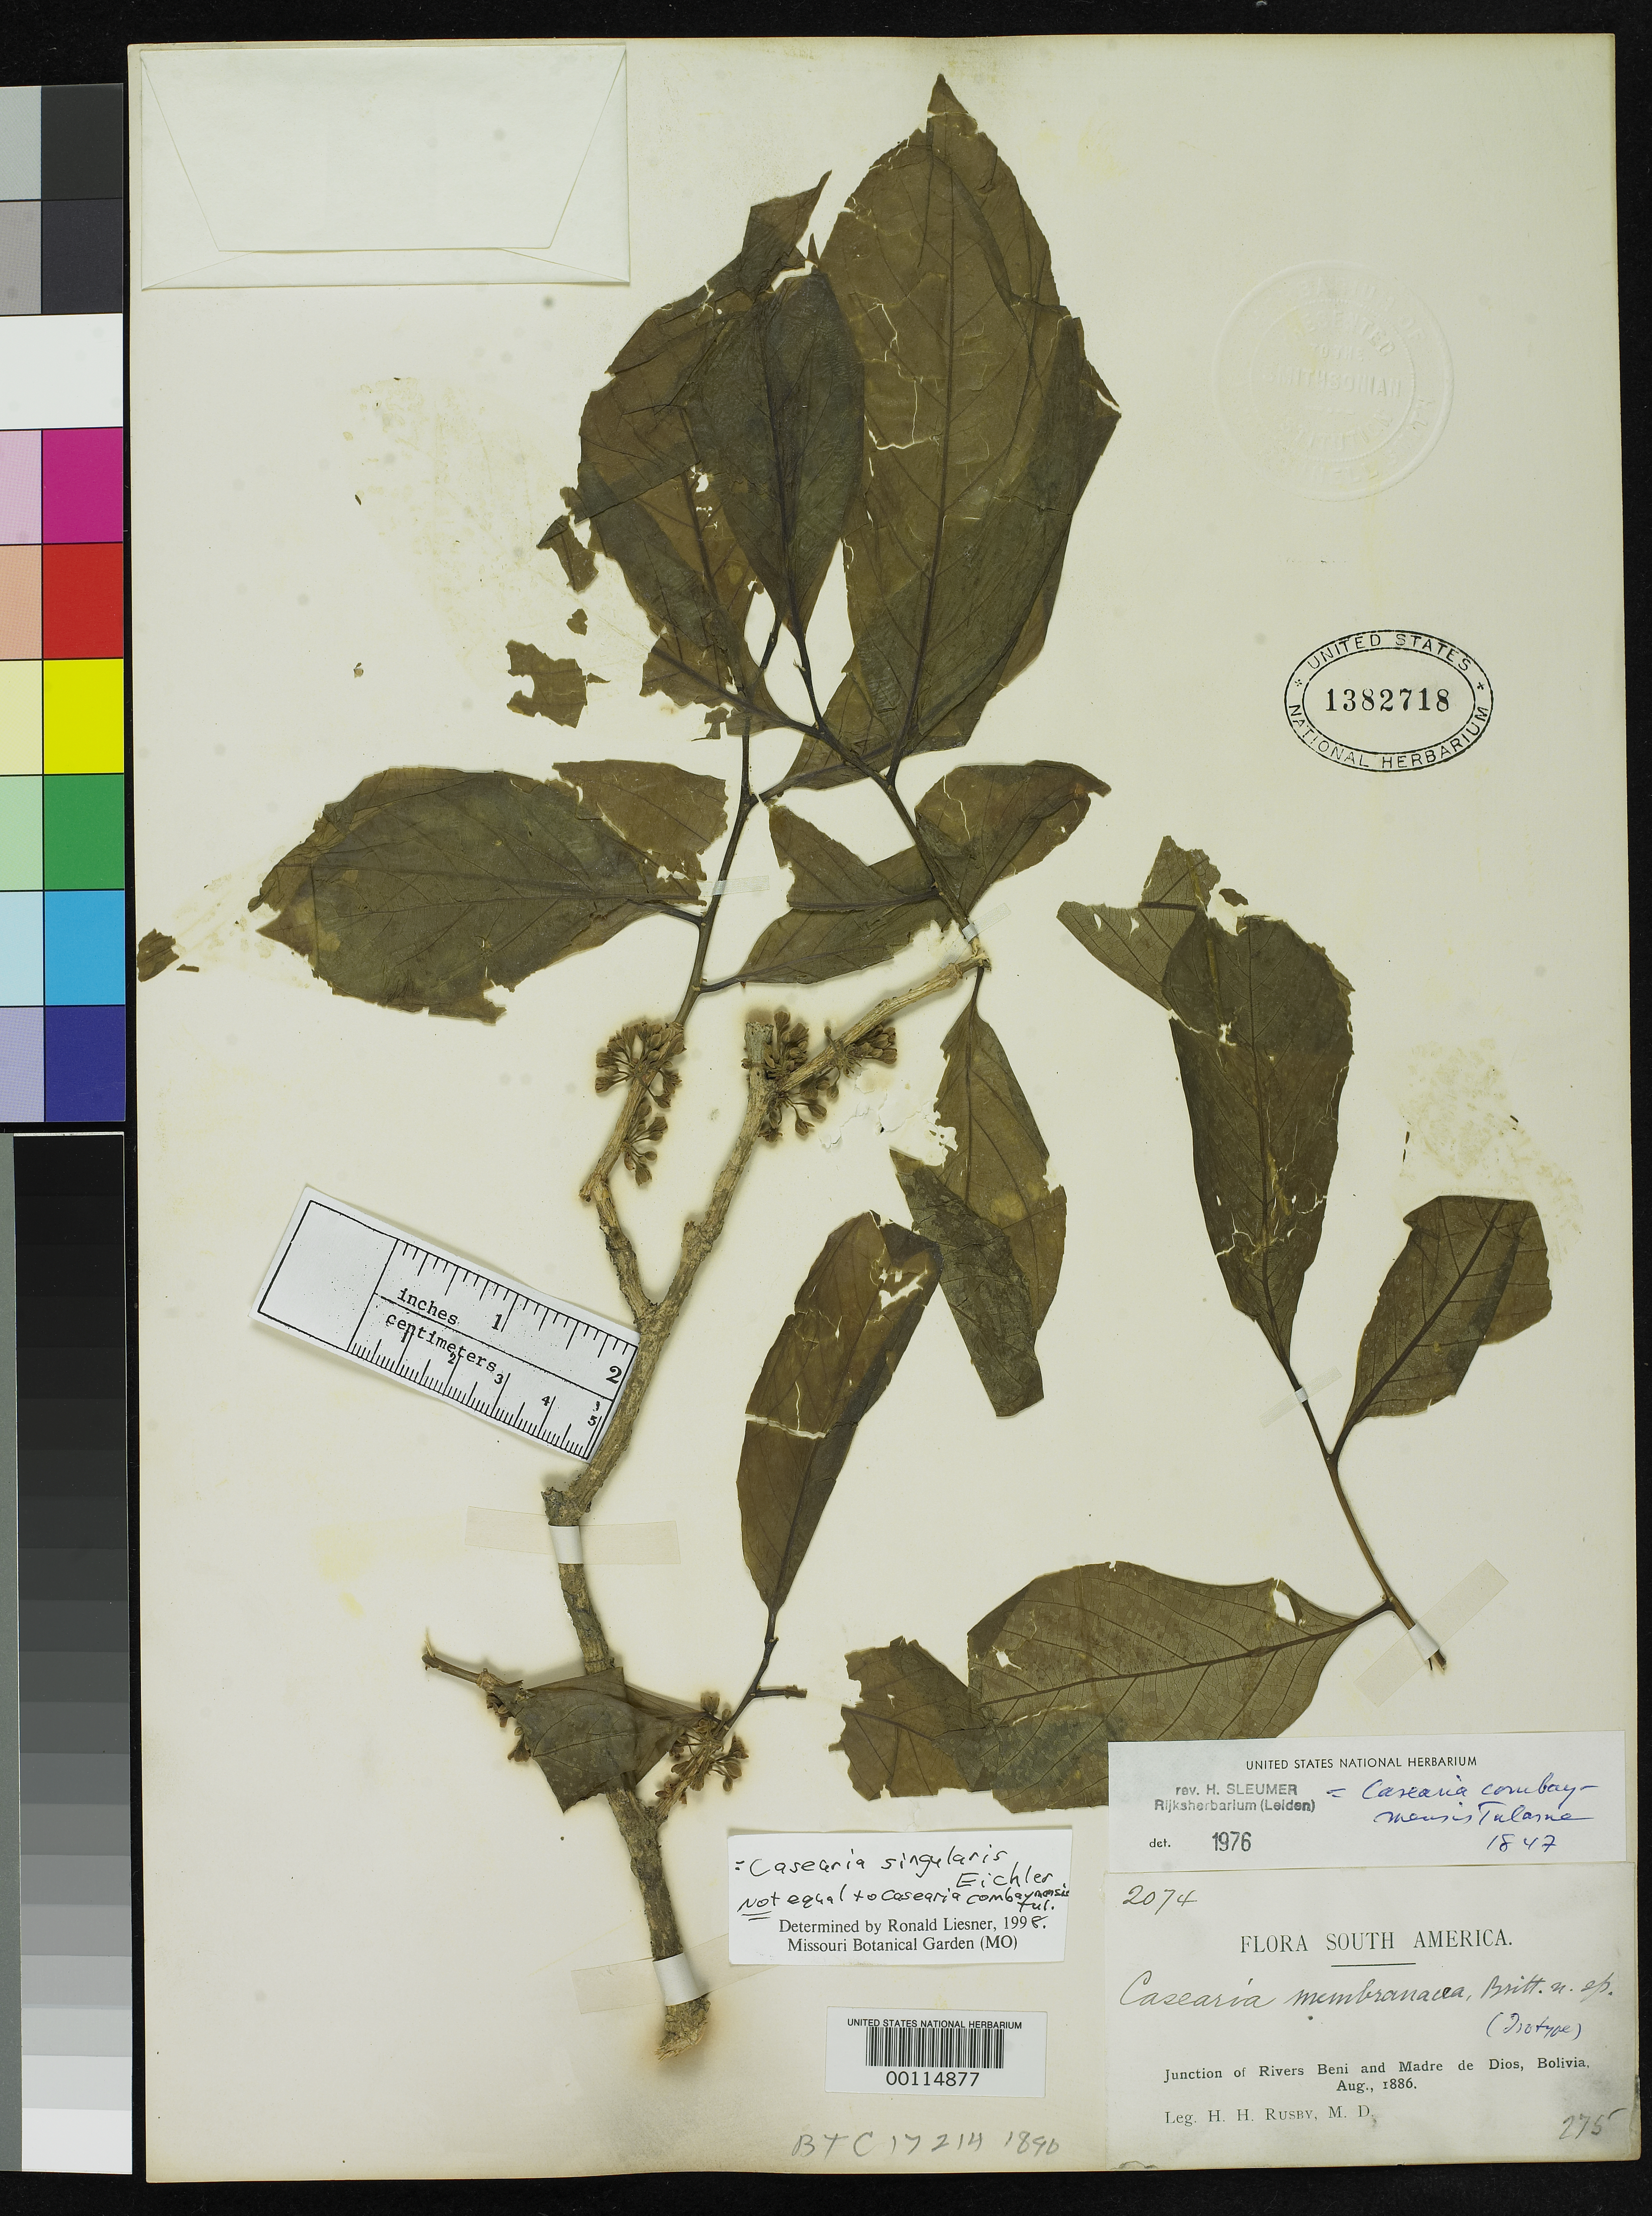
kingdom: Plantae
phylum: Tracheophyta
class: Magnoliopsida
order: Malpighiales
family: Salicaceae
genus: Casearia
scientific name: Casearia membranacea Britton, nom. illeg. hom.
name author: Britton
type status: Isotype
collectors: H. H. Rusby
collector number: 2074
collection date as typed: Aug., 1886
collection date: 1886-08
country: Bolivia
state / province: Beni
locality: Junction of Rivers Beni and Madre de Dios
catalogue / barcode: US 1382718